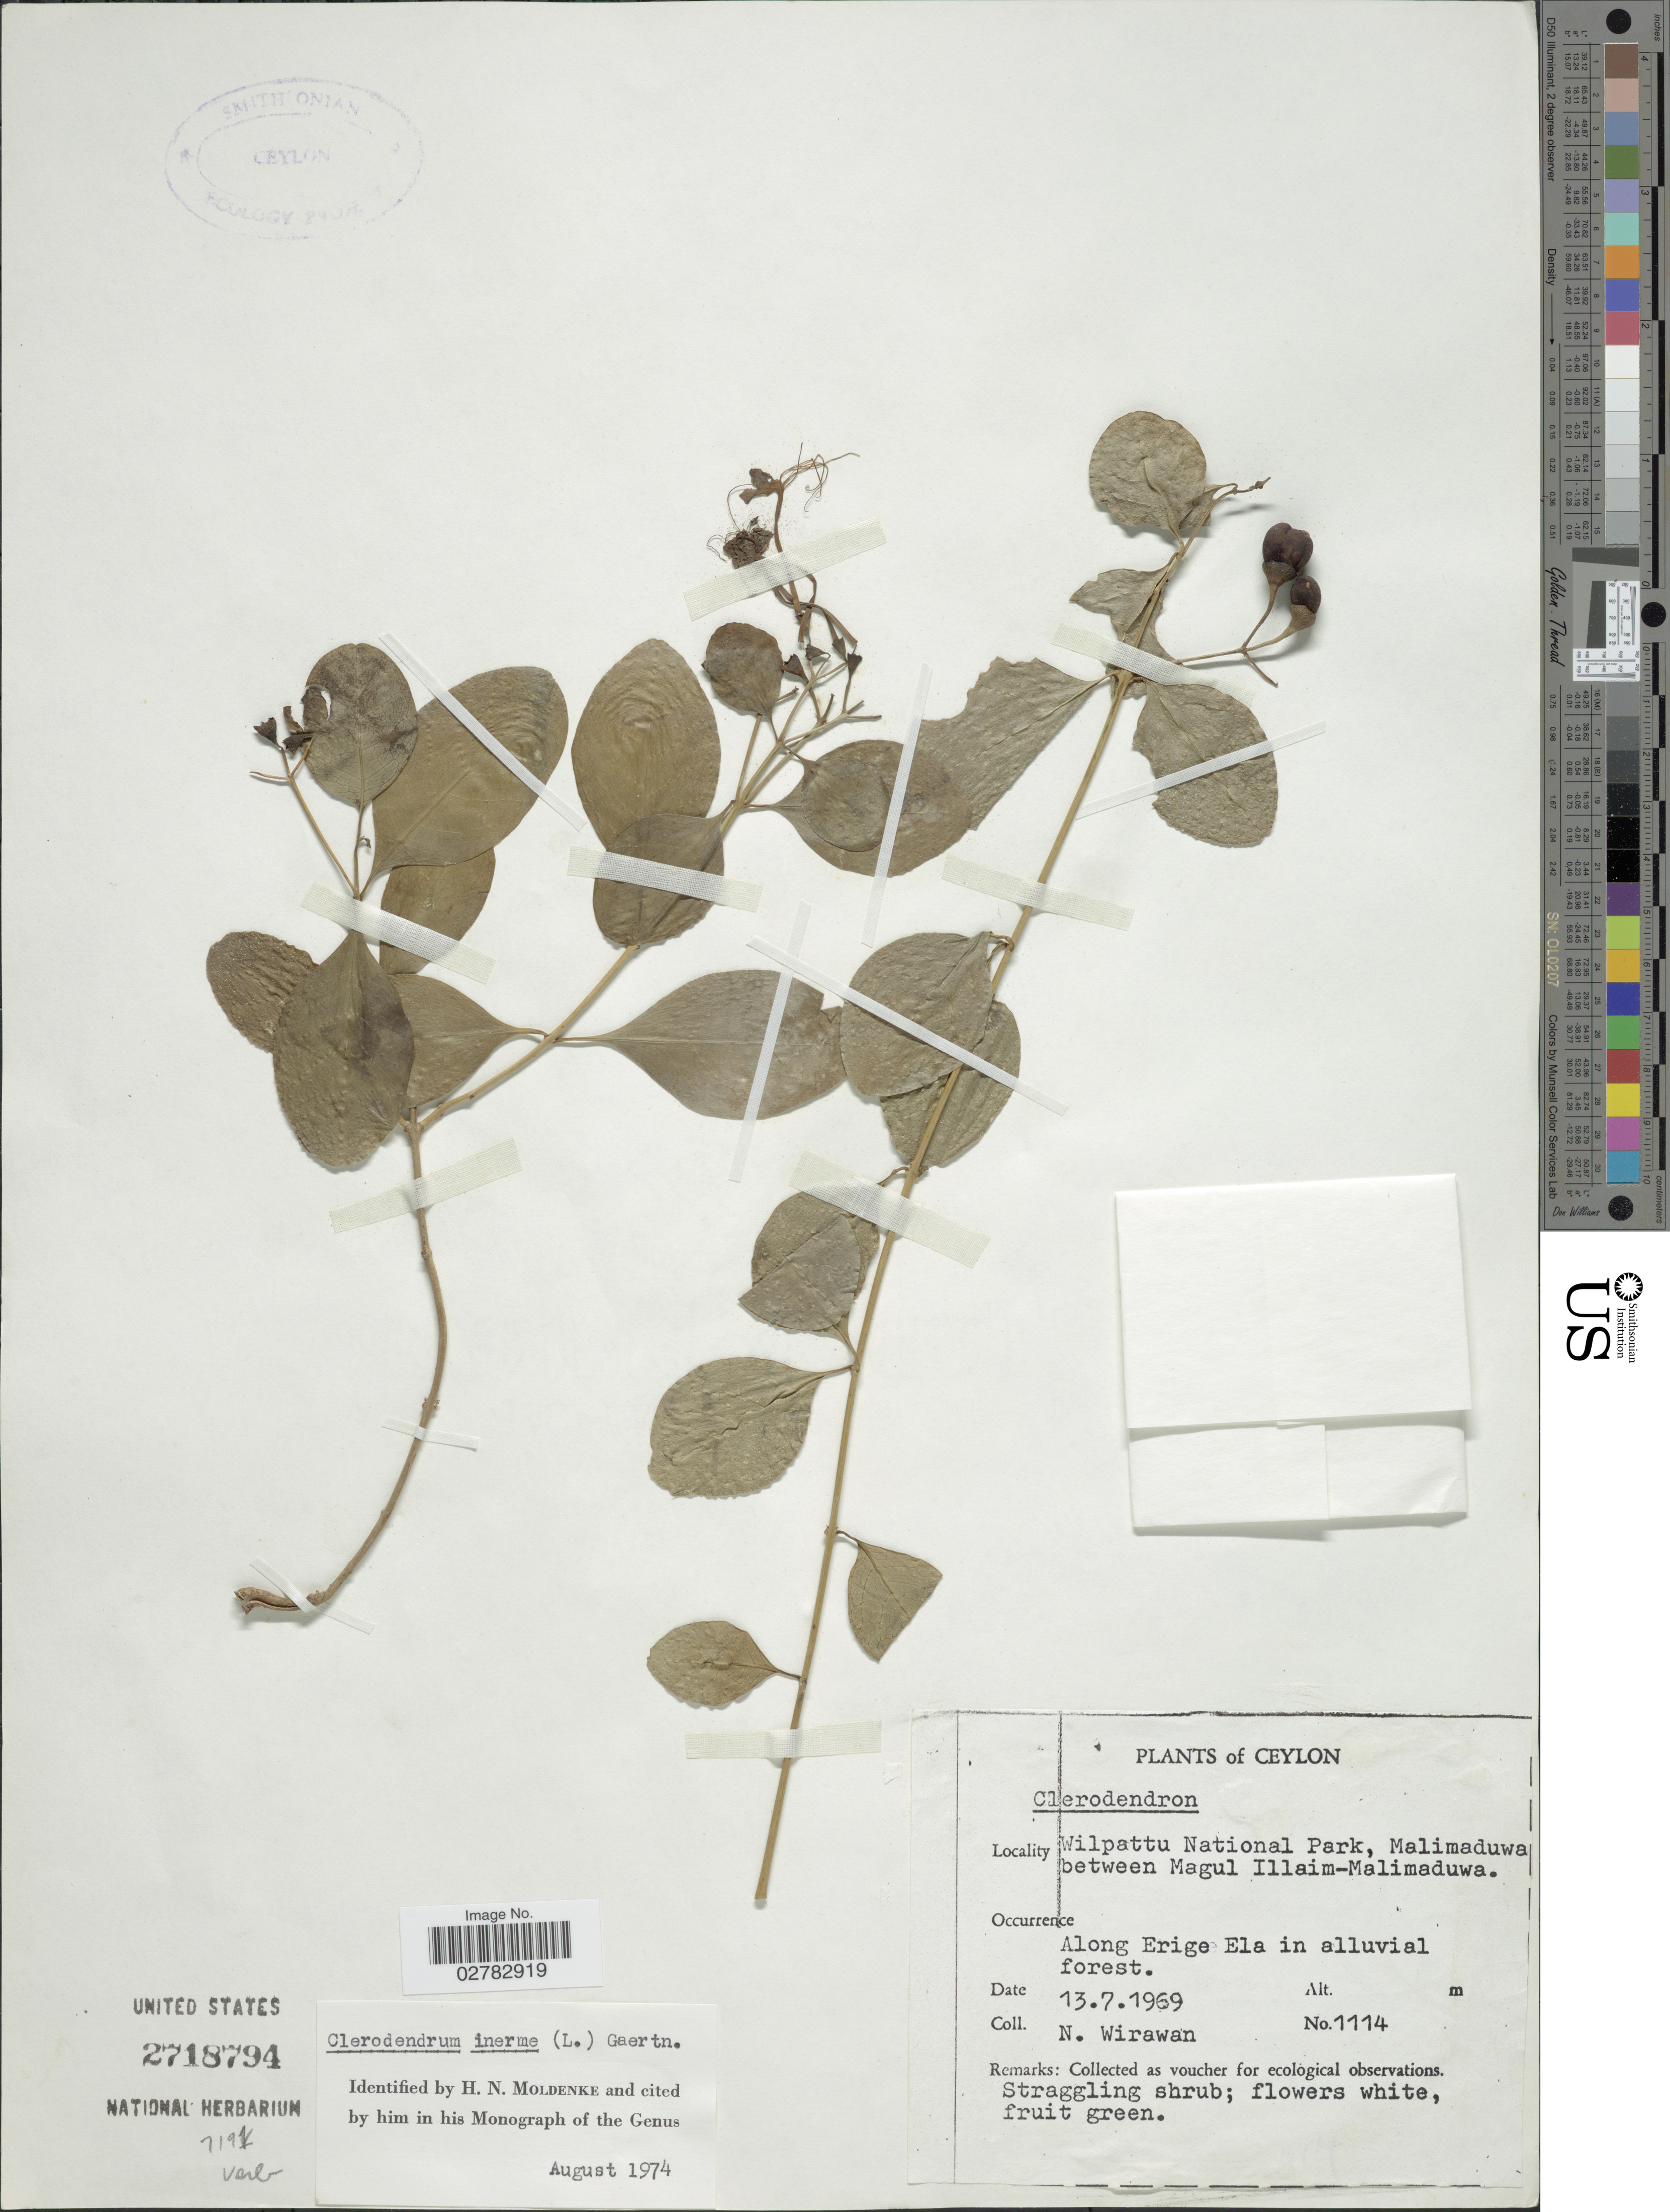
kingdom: Plantae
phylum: Tracheophyta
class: Magnoliopsida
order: Lamiales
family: Lamiaceae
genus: Clerodendrum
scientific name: Clerodendrum inerme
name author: (L.) Gaertn.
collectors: N. Wirawan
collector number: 1114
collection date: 1969-07-13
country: Sri Lanka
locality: Ceylon. Wilpattu National Park, Malimaduwa between Magul Illaim-Malimaduwa. Along Erige Ela in alluvial forest.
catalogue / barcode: US 2718794